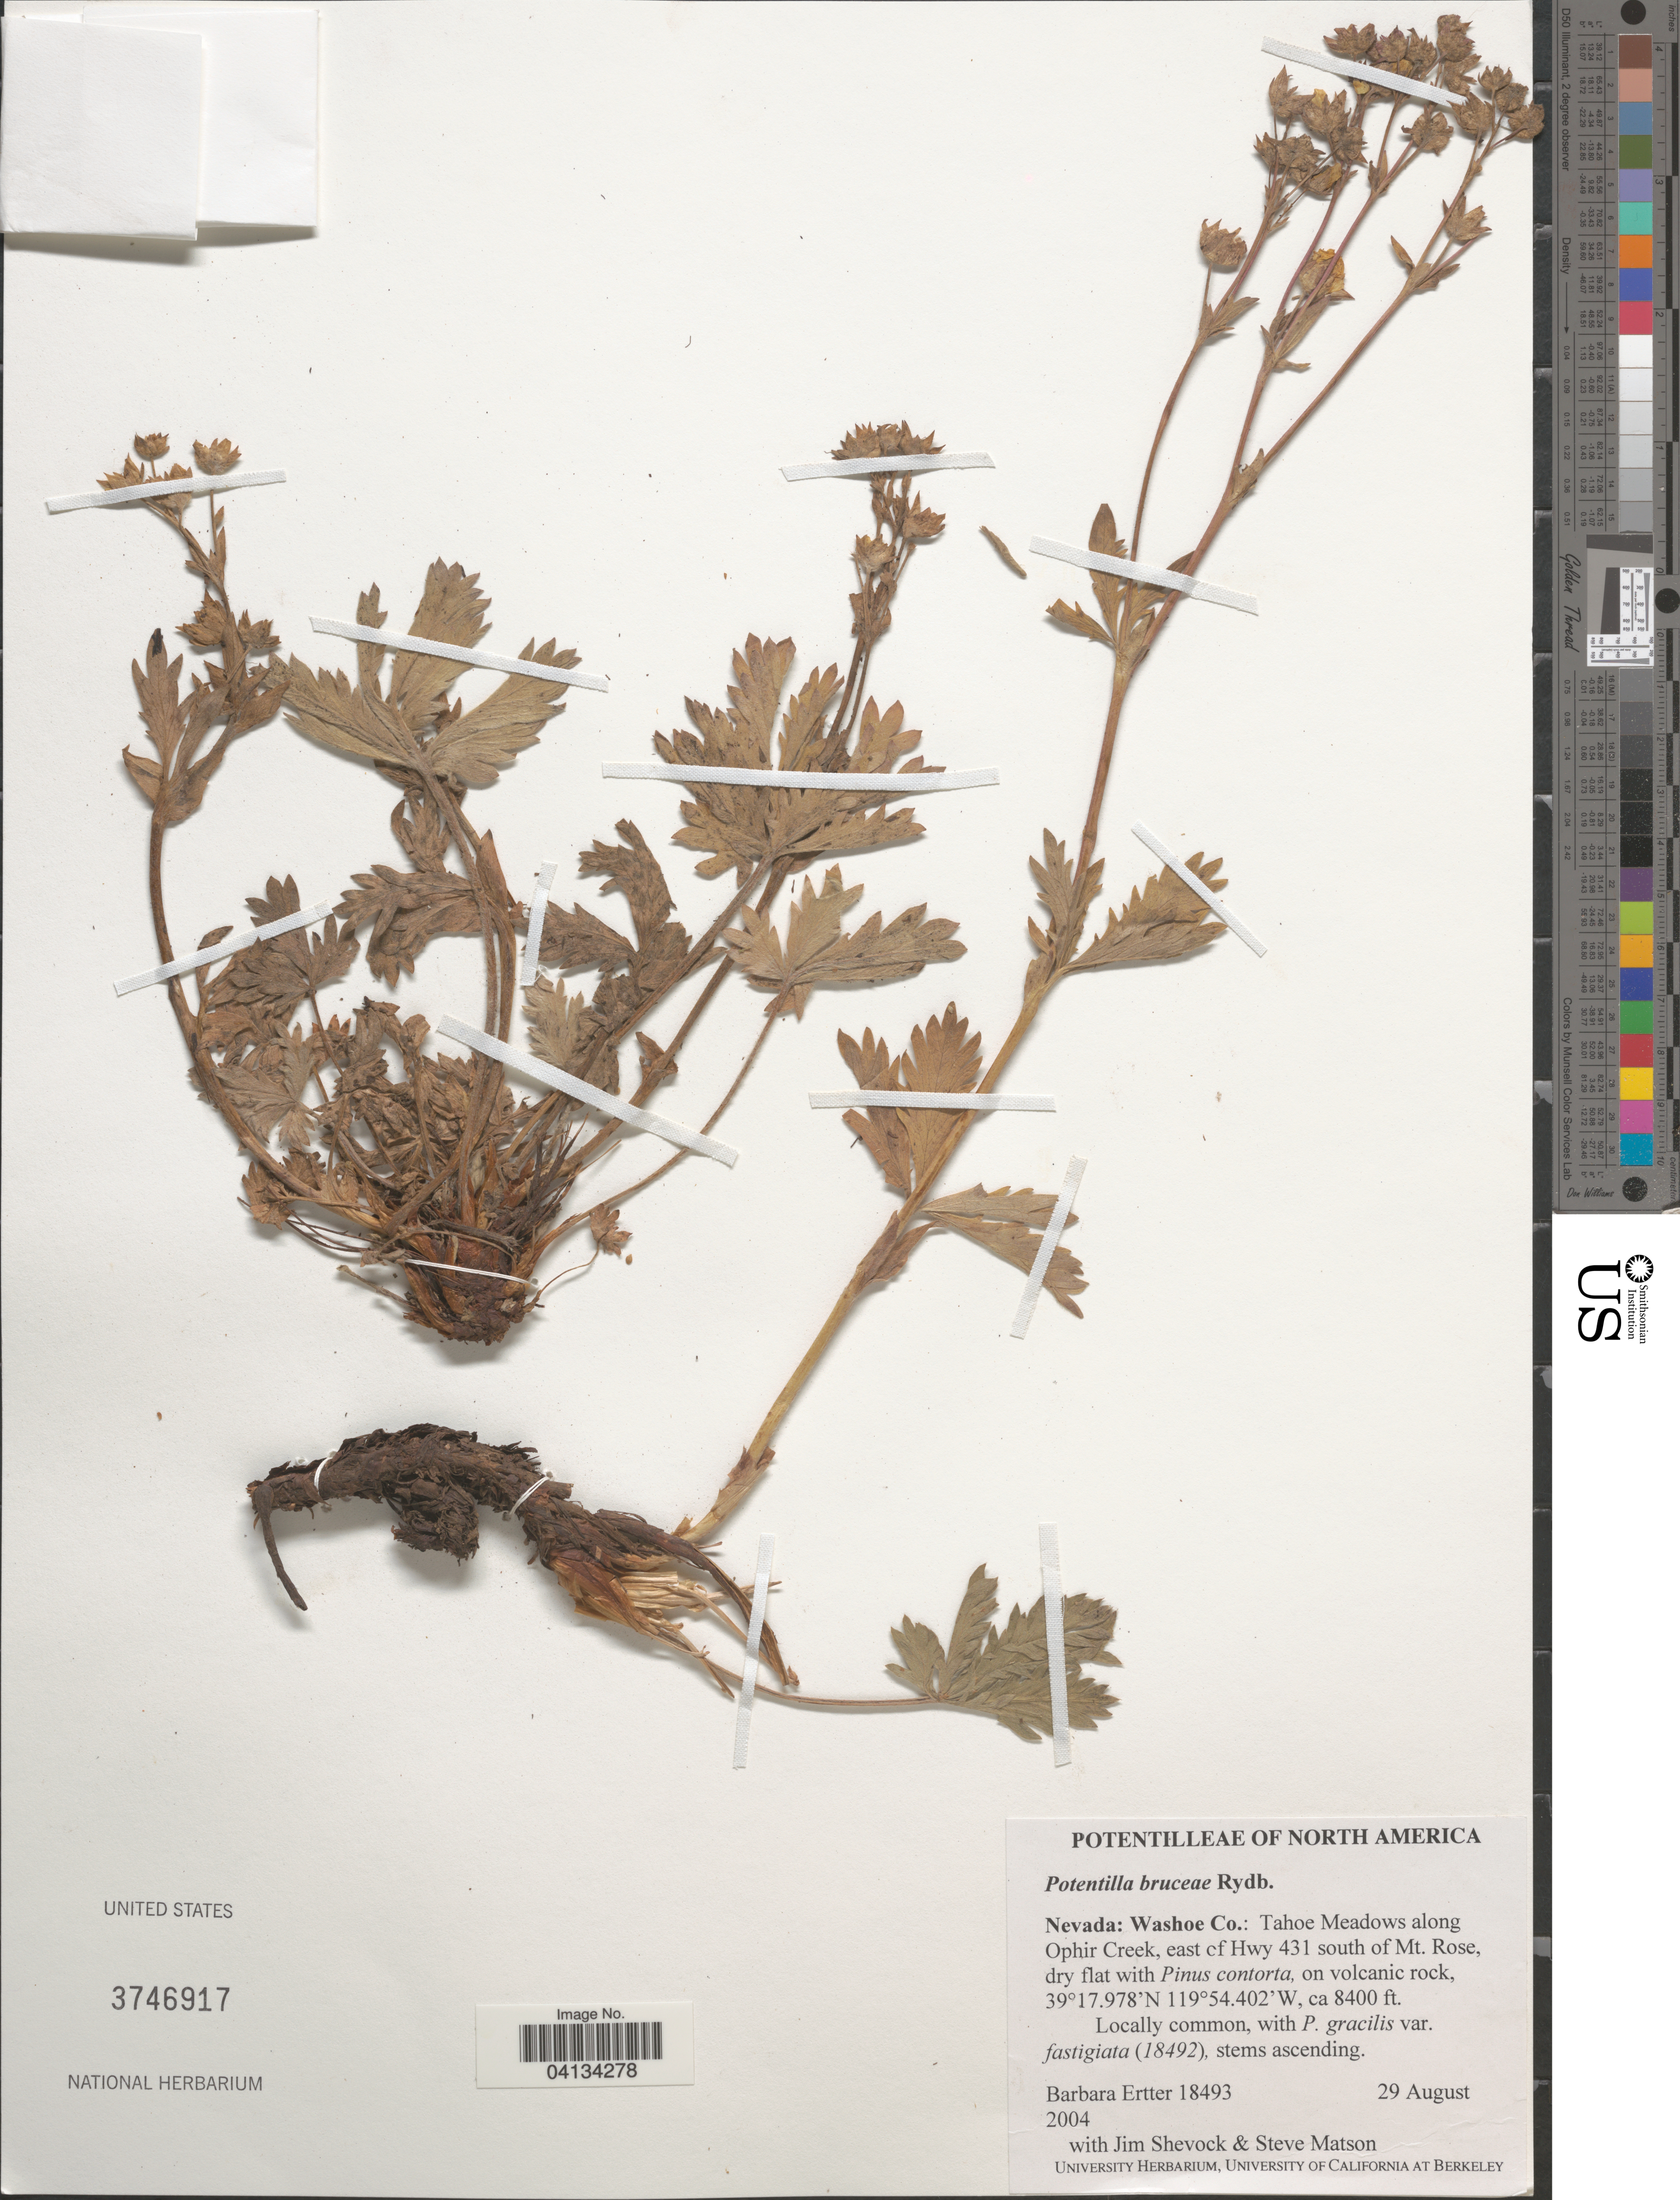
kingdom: Plantae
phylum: Tracheophyta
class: Magnoliopsida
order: Rosales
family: Rosaceae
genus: Potentilla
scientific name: Potentilla bruceae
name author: Rydb.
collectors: J. R. Shevock & S. Matson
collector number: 18493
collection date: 2004-08-29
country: United States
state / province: Nevada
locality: Washoe Co.: Tahoe Meadows along Ophir Creek, east of Hwy 431 south of Mt. Rose.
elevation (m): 2560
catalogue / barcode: US 3746917